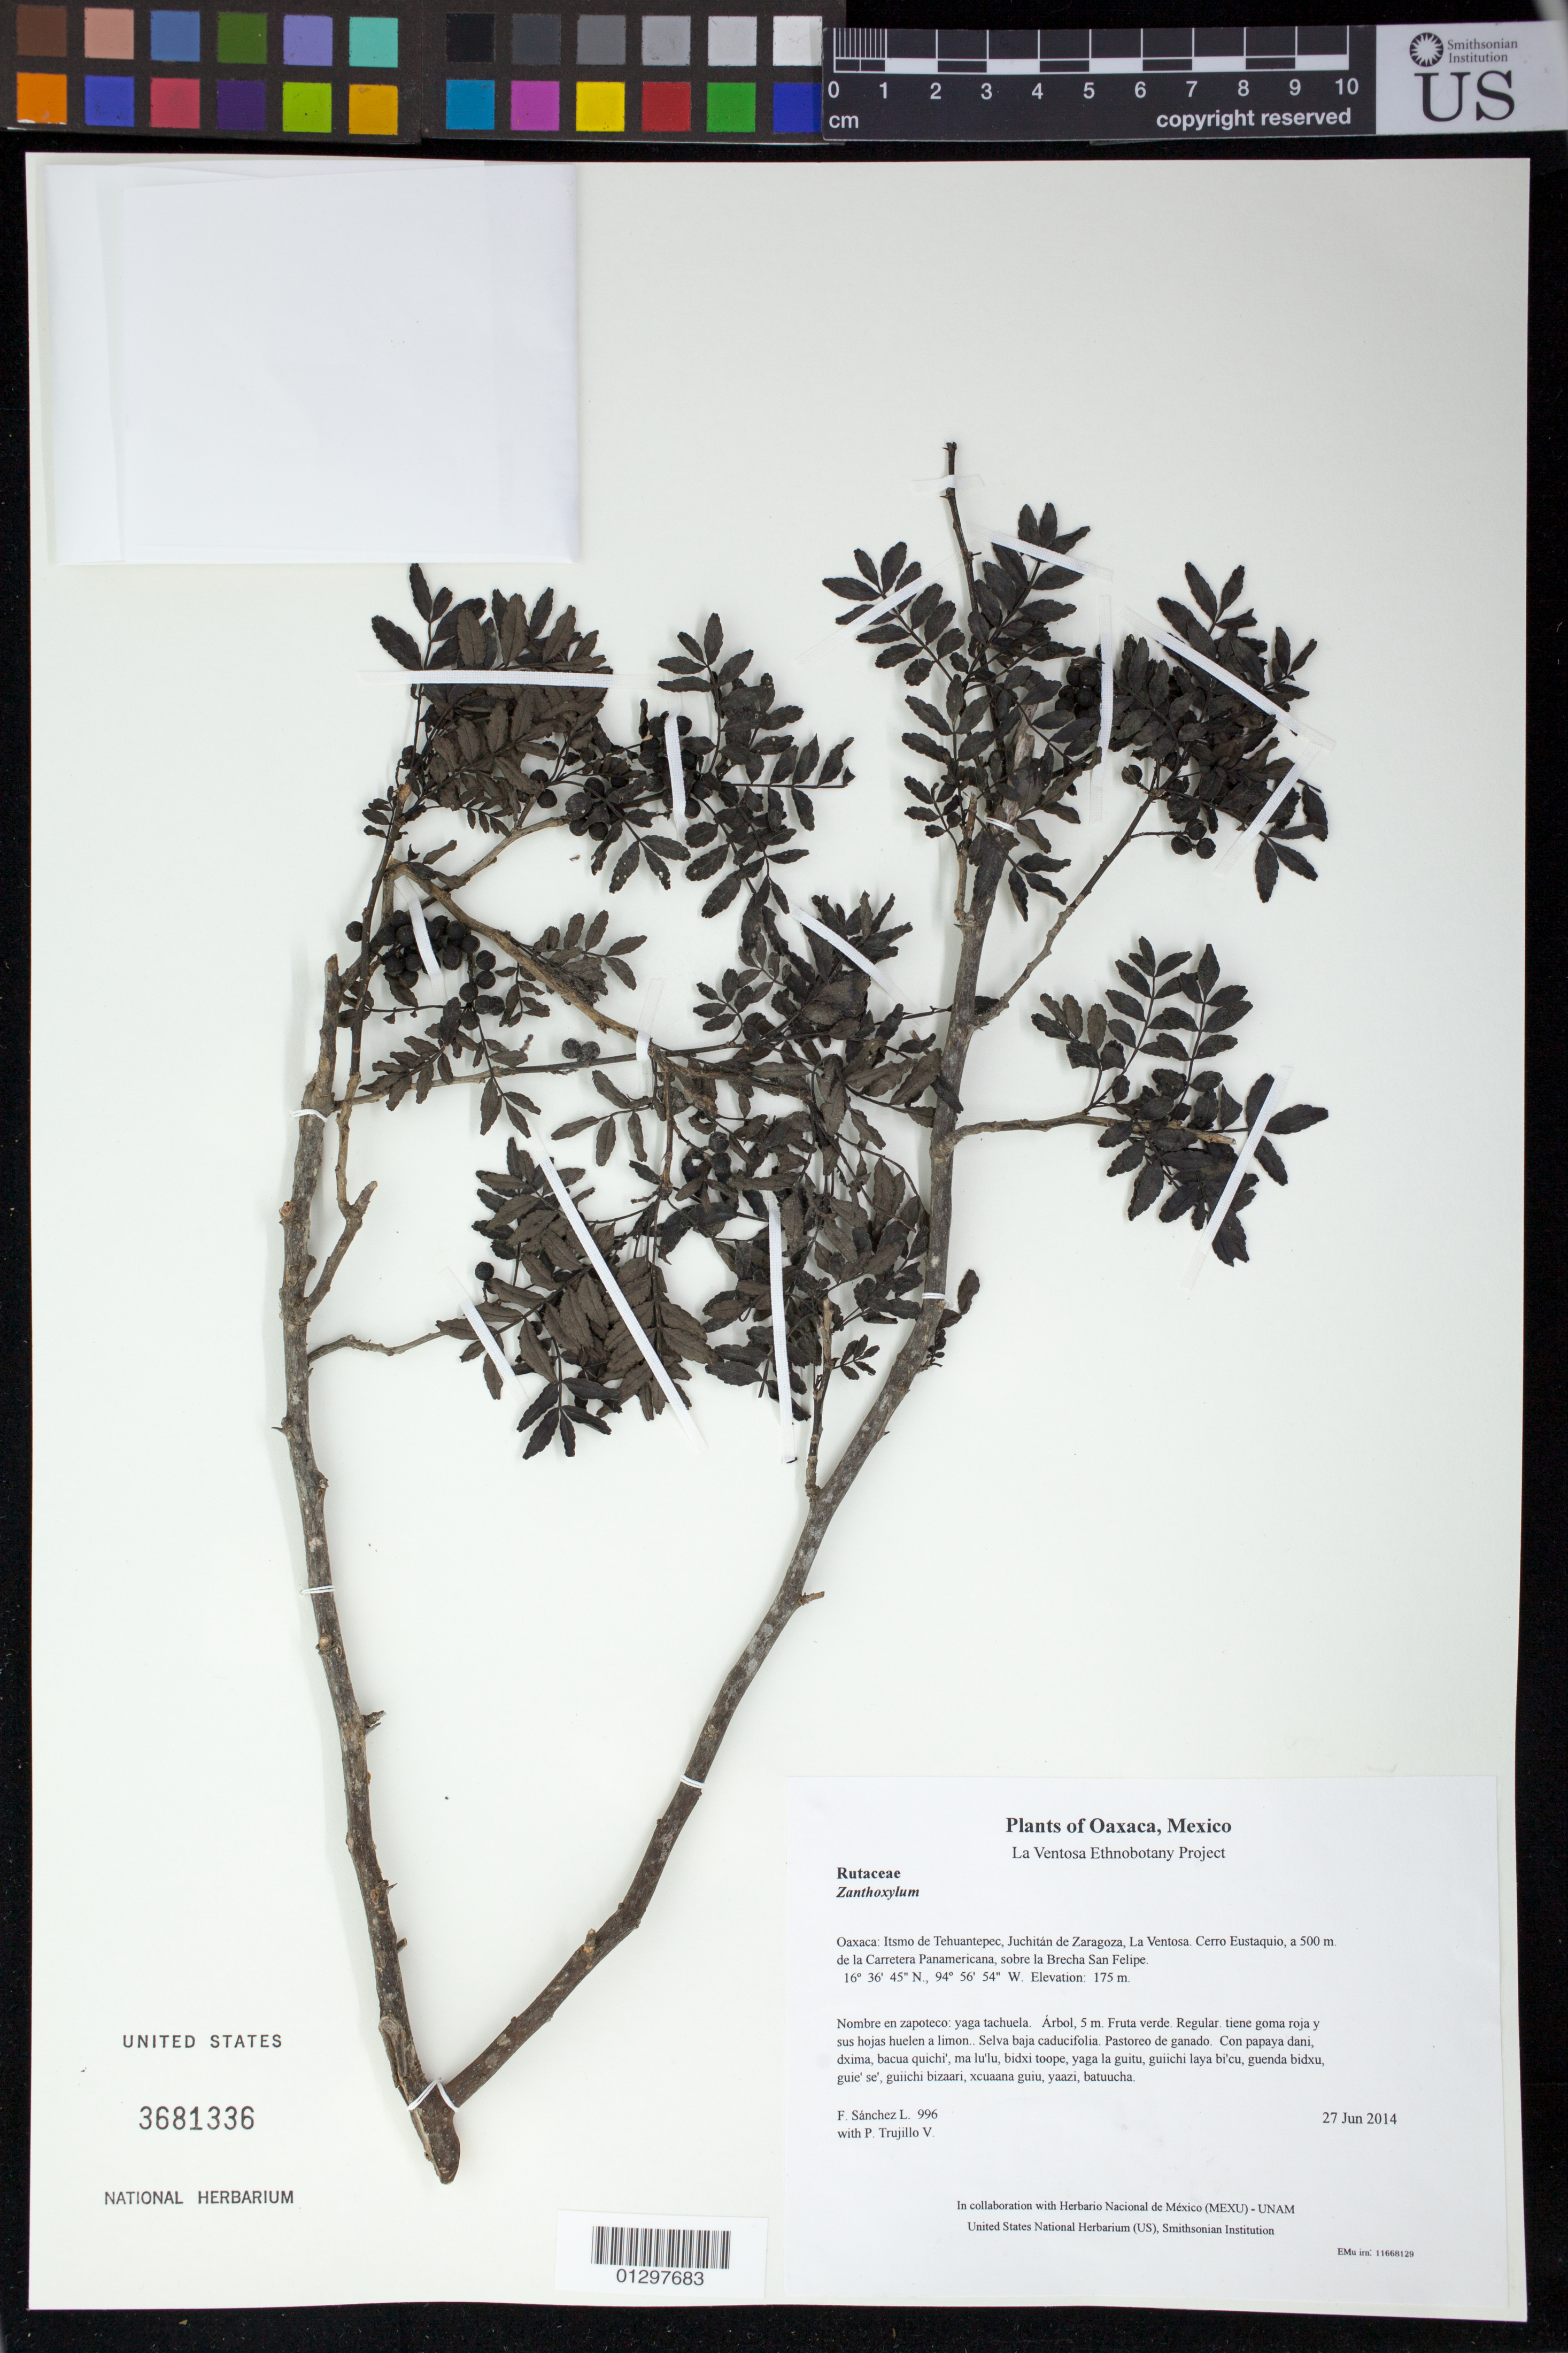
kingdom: Plantae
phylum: Tracheophyta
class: Magnoliopsida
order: Sapindales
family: Rutaceae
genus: Zanthoxylum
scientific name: Zanthoxylum fagara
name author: (L.) Sarg.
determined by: Lot, Emily J.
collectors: F. Sánchez L. & P. Trujillo V.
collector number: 996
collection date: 2014-06-27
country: Mexico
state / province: Oaxaca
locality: Itsmo de Tehuantepec, Juchitán de Zaragoza, La Ventosa. Cerro Eustaquio, a 500 m. de la Carretera Panamericana, sobre la Brecha San Felipe.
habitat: Selva baja caducifolia. Pastoreo de ganado.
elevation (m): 175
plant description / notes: JEBOT, MEXU, SERO, US; Yaga. 5 m. Cuaananaxhi naga'. Nuu.; tachuela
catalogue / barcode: US 3681336